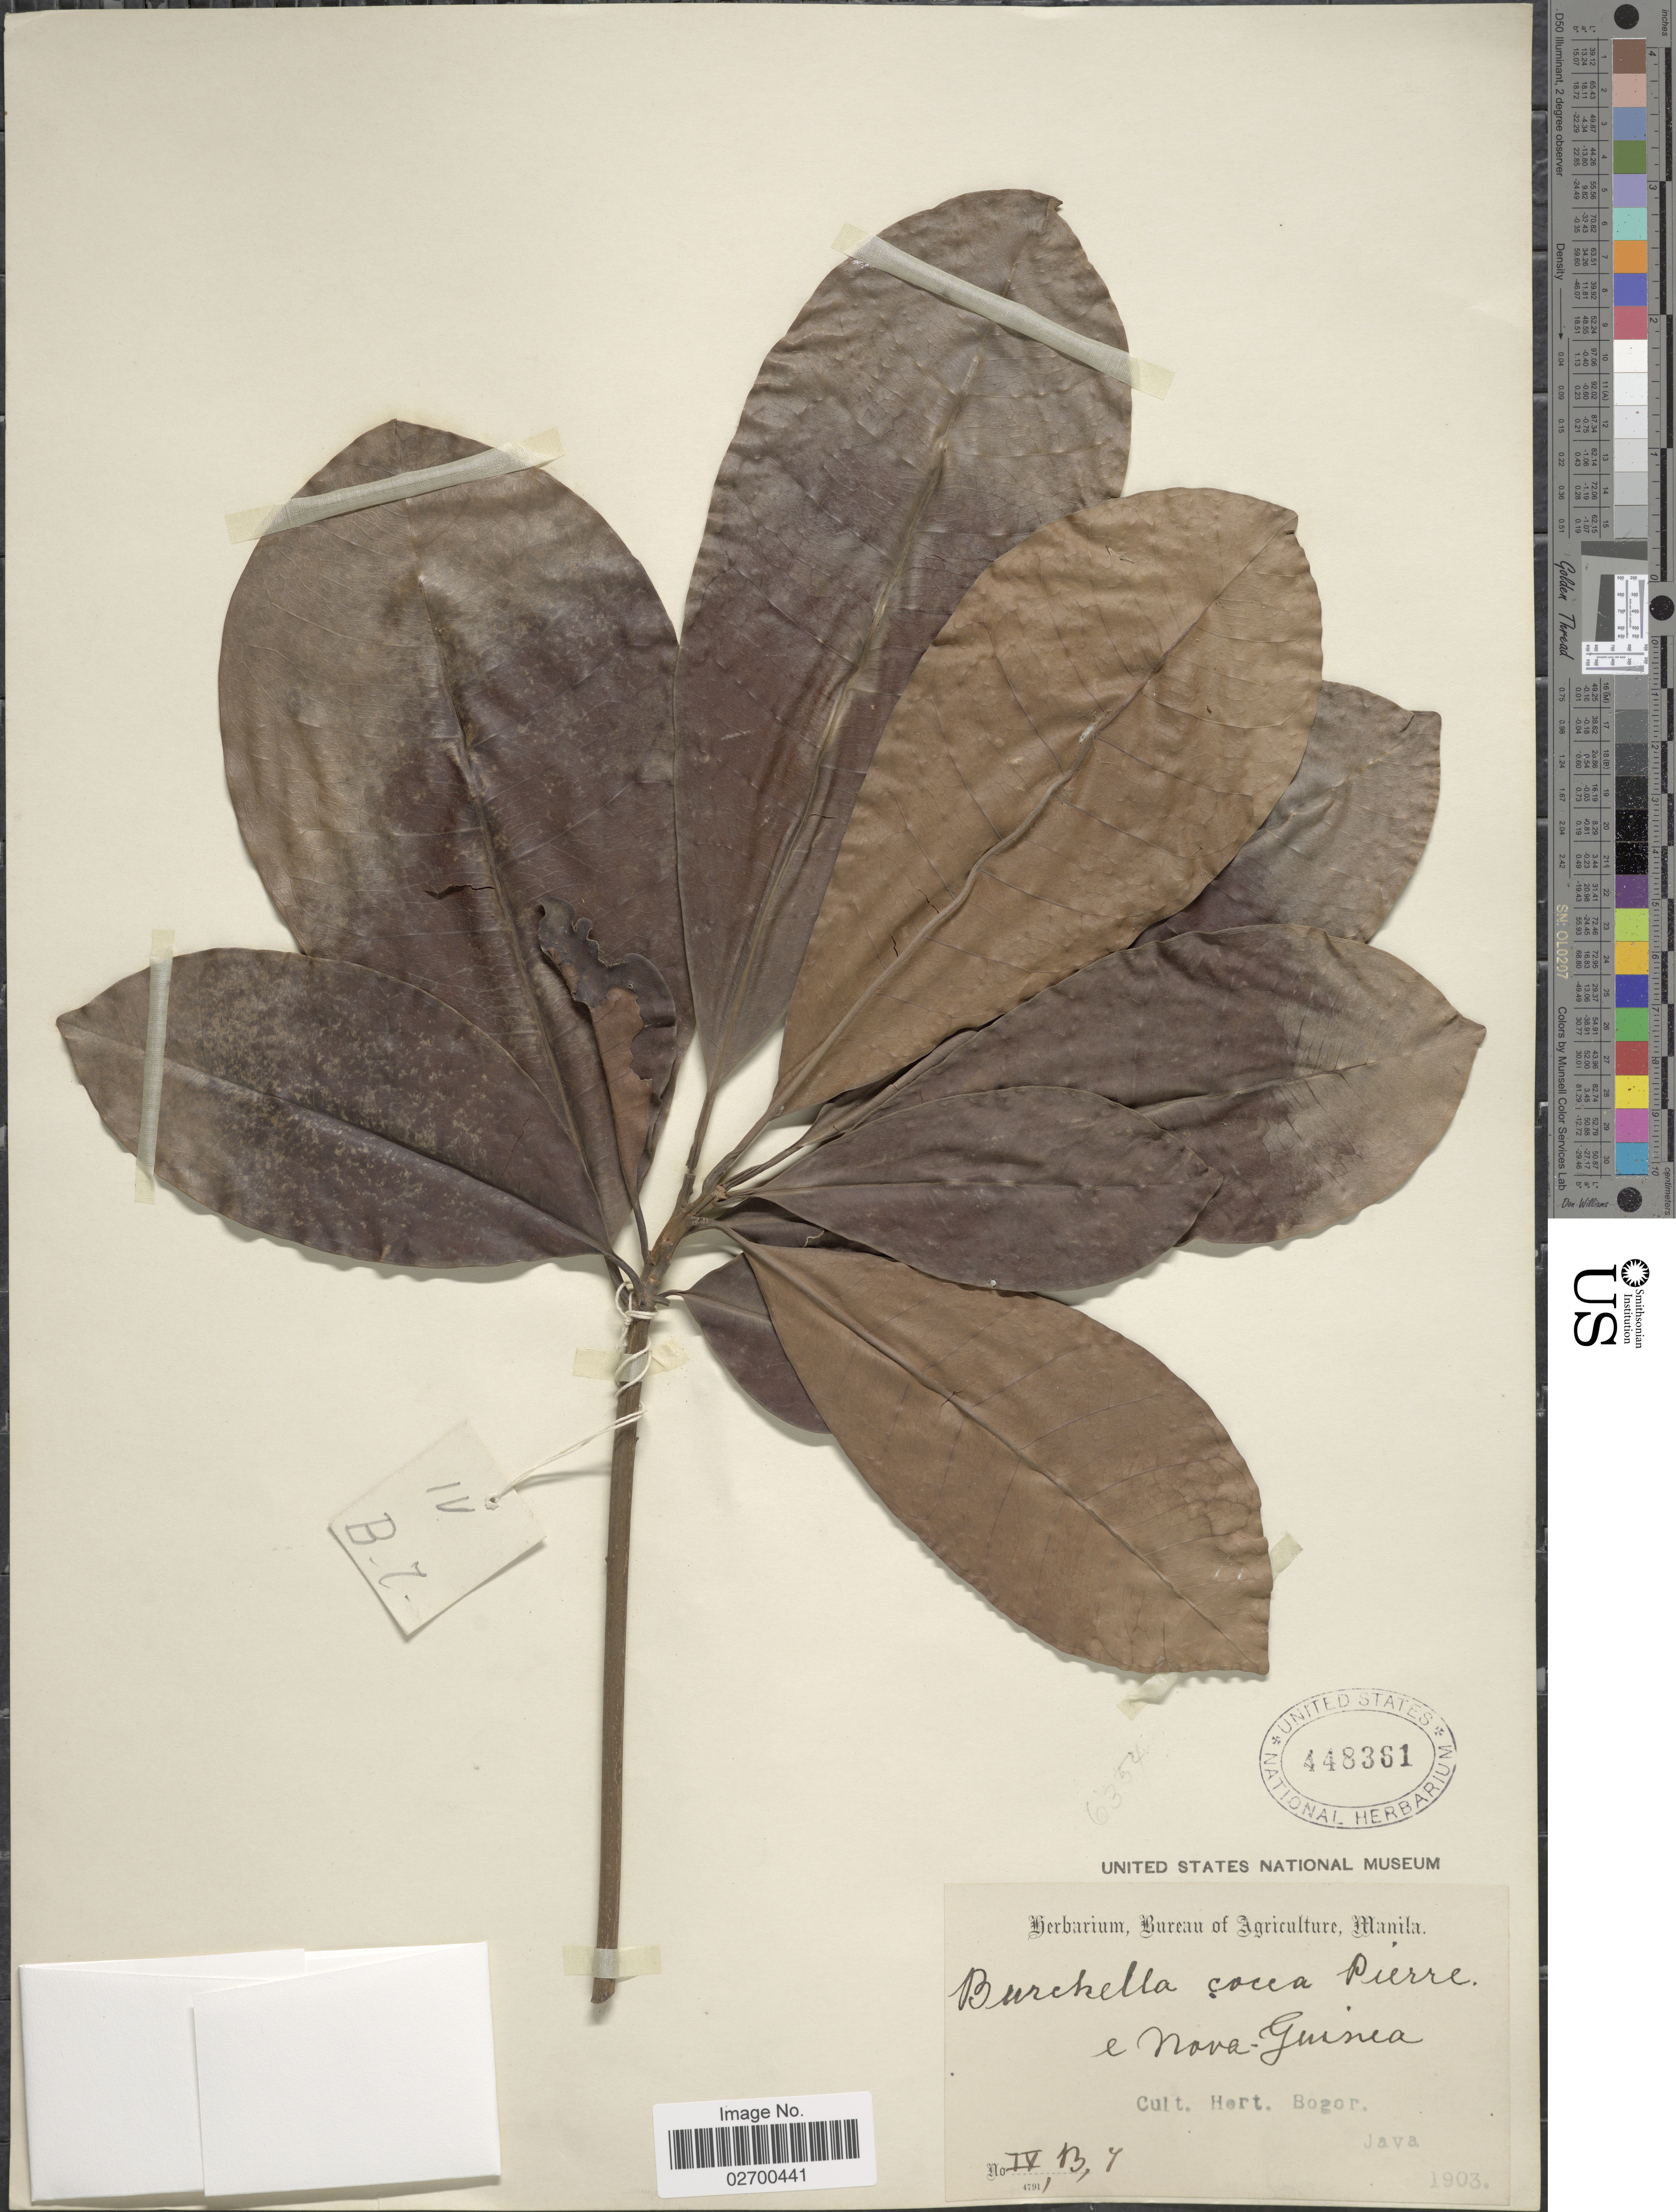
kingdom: Plantae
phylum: Tracheophyta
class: Magnoliopsida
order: Ericales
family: Sapotaceae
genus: Burckella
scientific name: Burckella cocca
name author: (Scheff.) Pierre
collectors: Ex herb. Bureau of Agriculture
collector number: IV, B, 7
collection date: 1903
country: Indonesia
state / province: Java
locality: E Nova-Guinea. Cult. Hort. Bogor. Java.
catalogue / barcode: US 448361